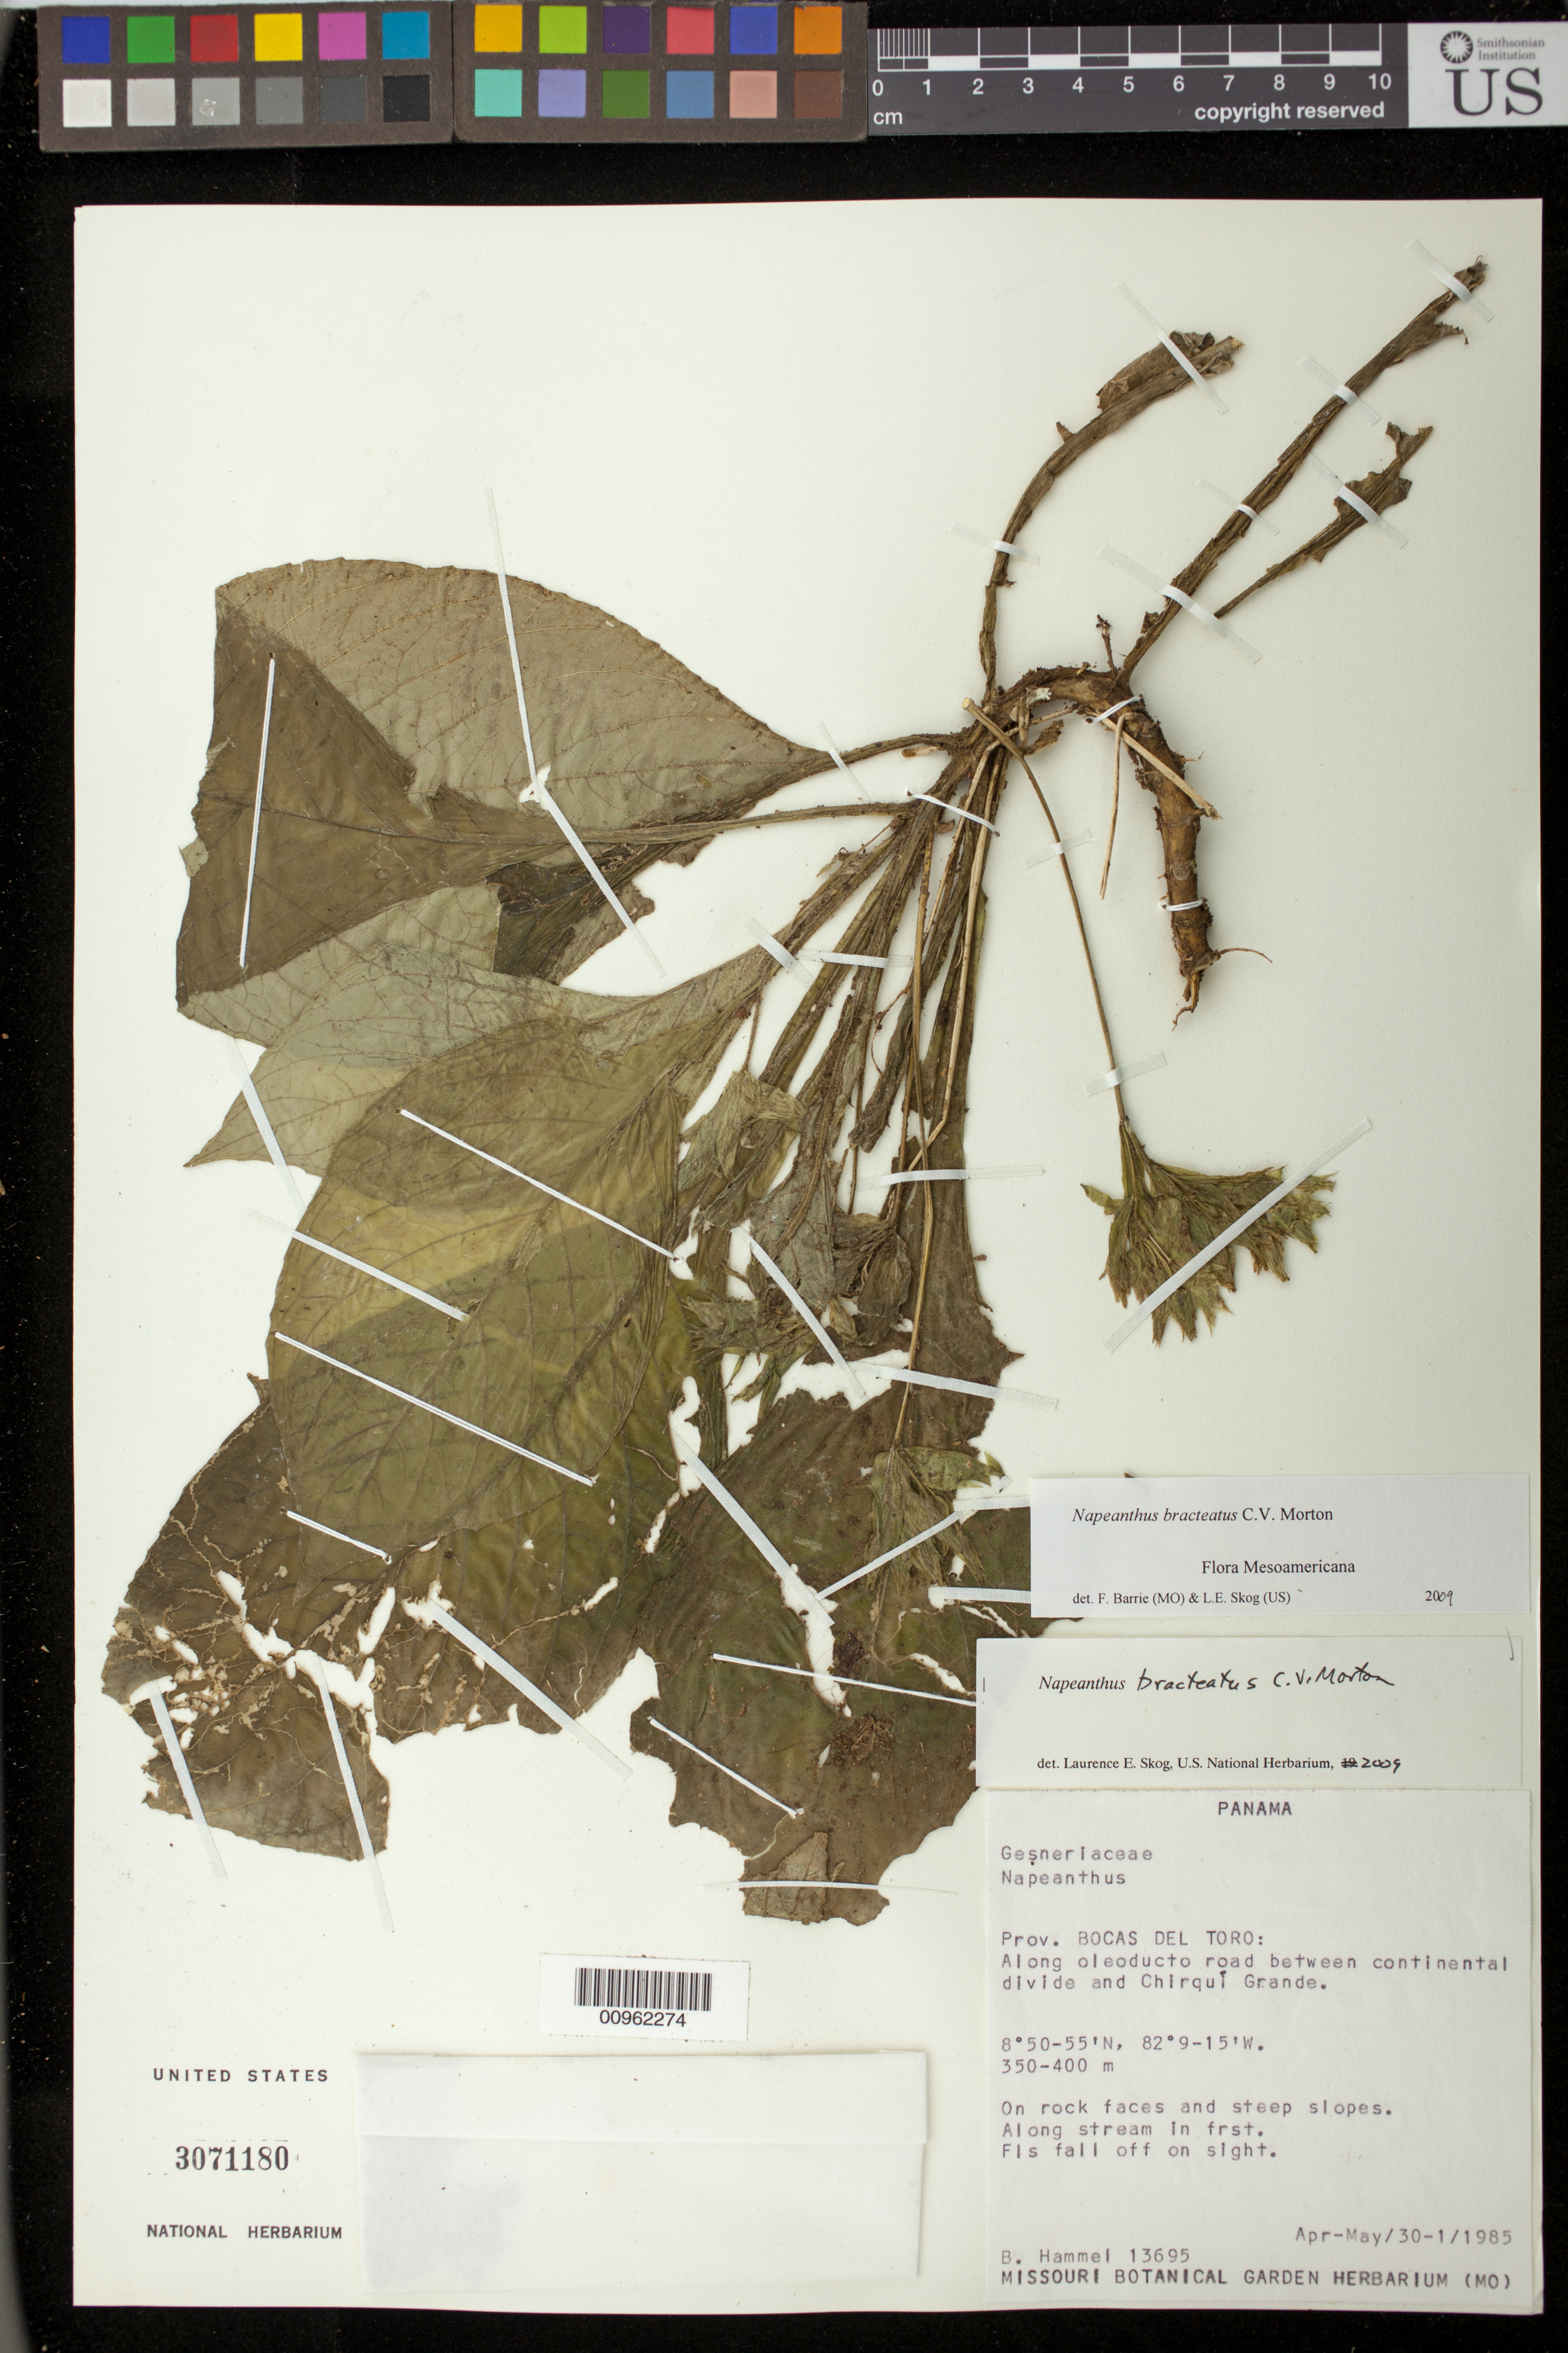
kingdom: Plantae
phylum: Tracheophyta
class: Magnoliopsida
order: Lamiales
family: Gesneriaceae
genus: Napeanthus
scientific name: Napeanthus bracteatus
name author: C.V. Morton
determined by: Skog, Laurence E.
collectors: B. Hammel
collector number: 13695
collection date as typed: Apr-May 1985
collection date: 1958-04/1958-05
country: Panama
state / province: Bocas del Toro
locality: Prov. Bocas del Toro: along oleoducto road between continental divide and Chiriquí Grande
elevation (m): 350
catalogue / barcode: US 3071180